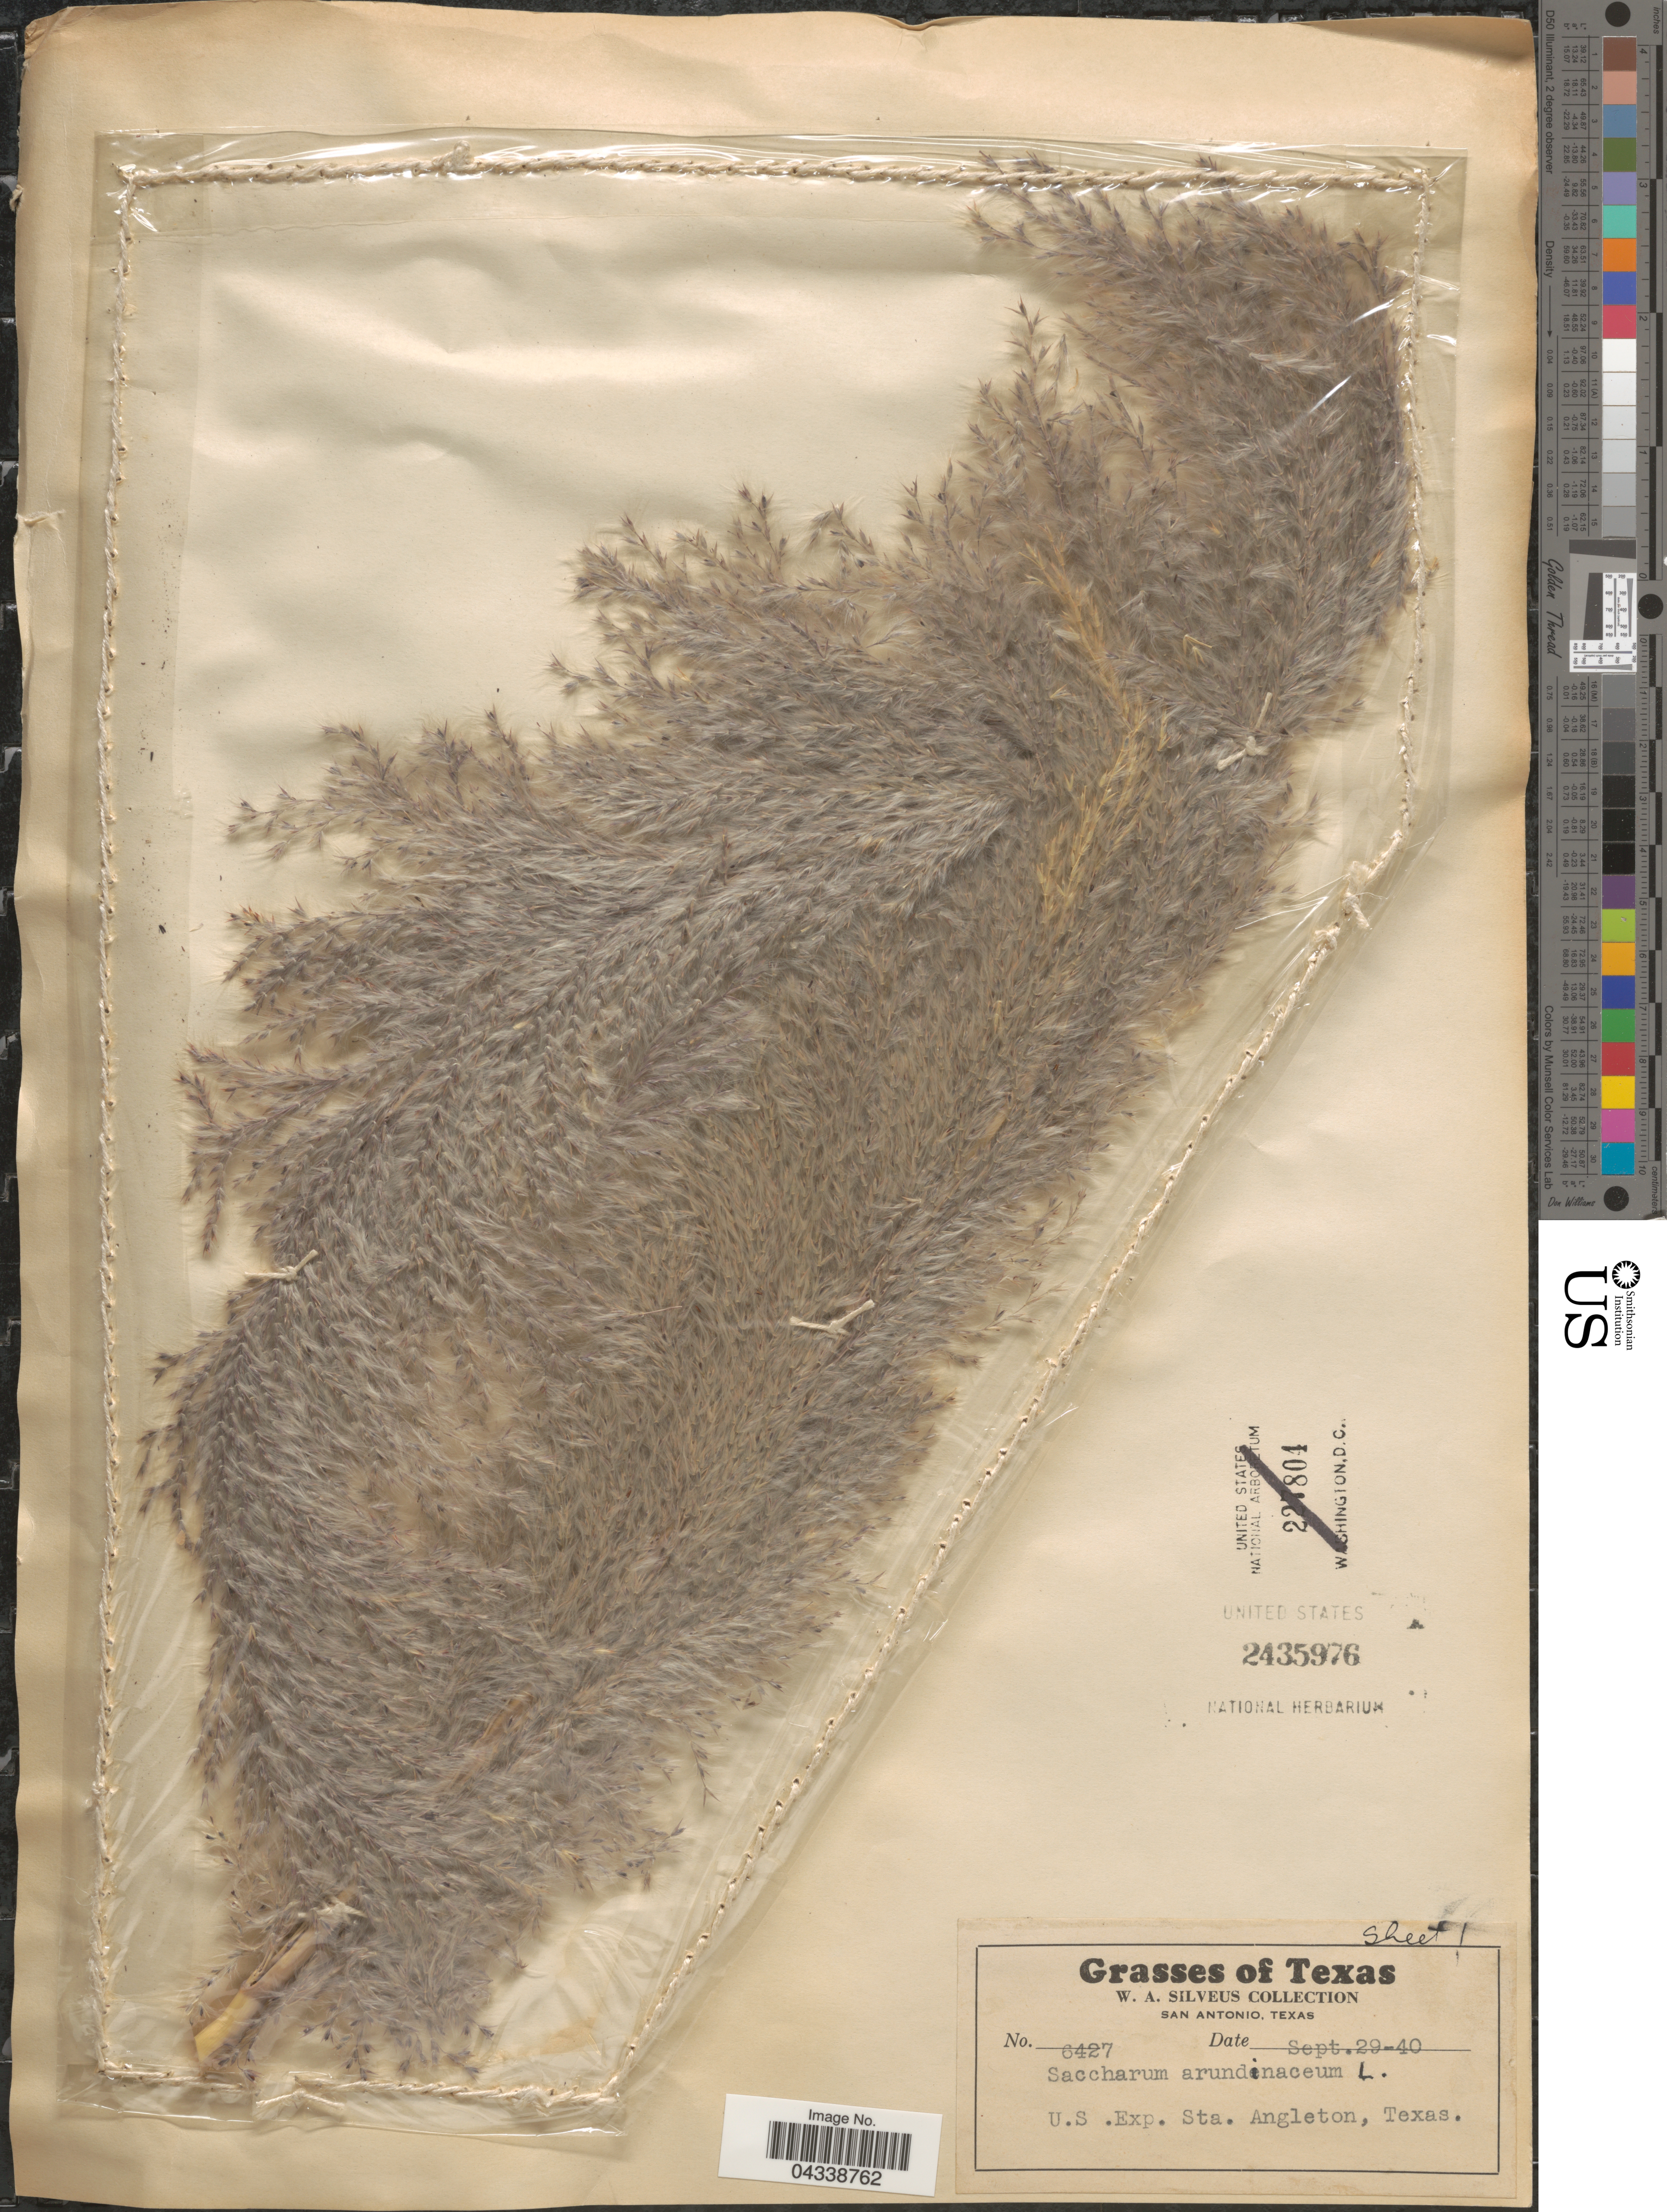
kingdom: Plantae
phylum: Tracheophyta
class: Liliopsida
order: Poales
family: Poaceae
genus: Saccharum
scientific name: Saccharum arundinaceum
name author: Retz.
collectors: W. Silveus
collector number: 6427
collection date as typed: Transcribed d/m/y: 29/9/40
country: United States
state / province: Texas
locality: U.S. Exp. Sta. Angleton.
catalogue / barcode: US 2435976